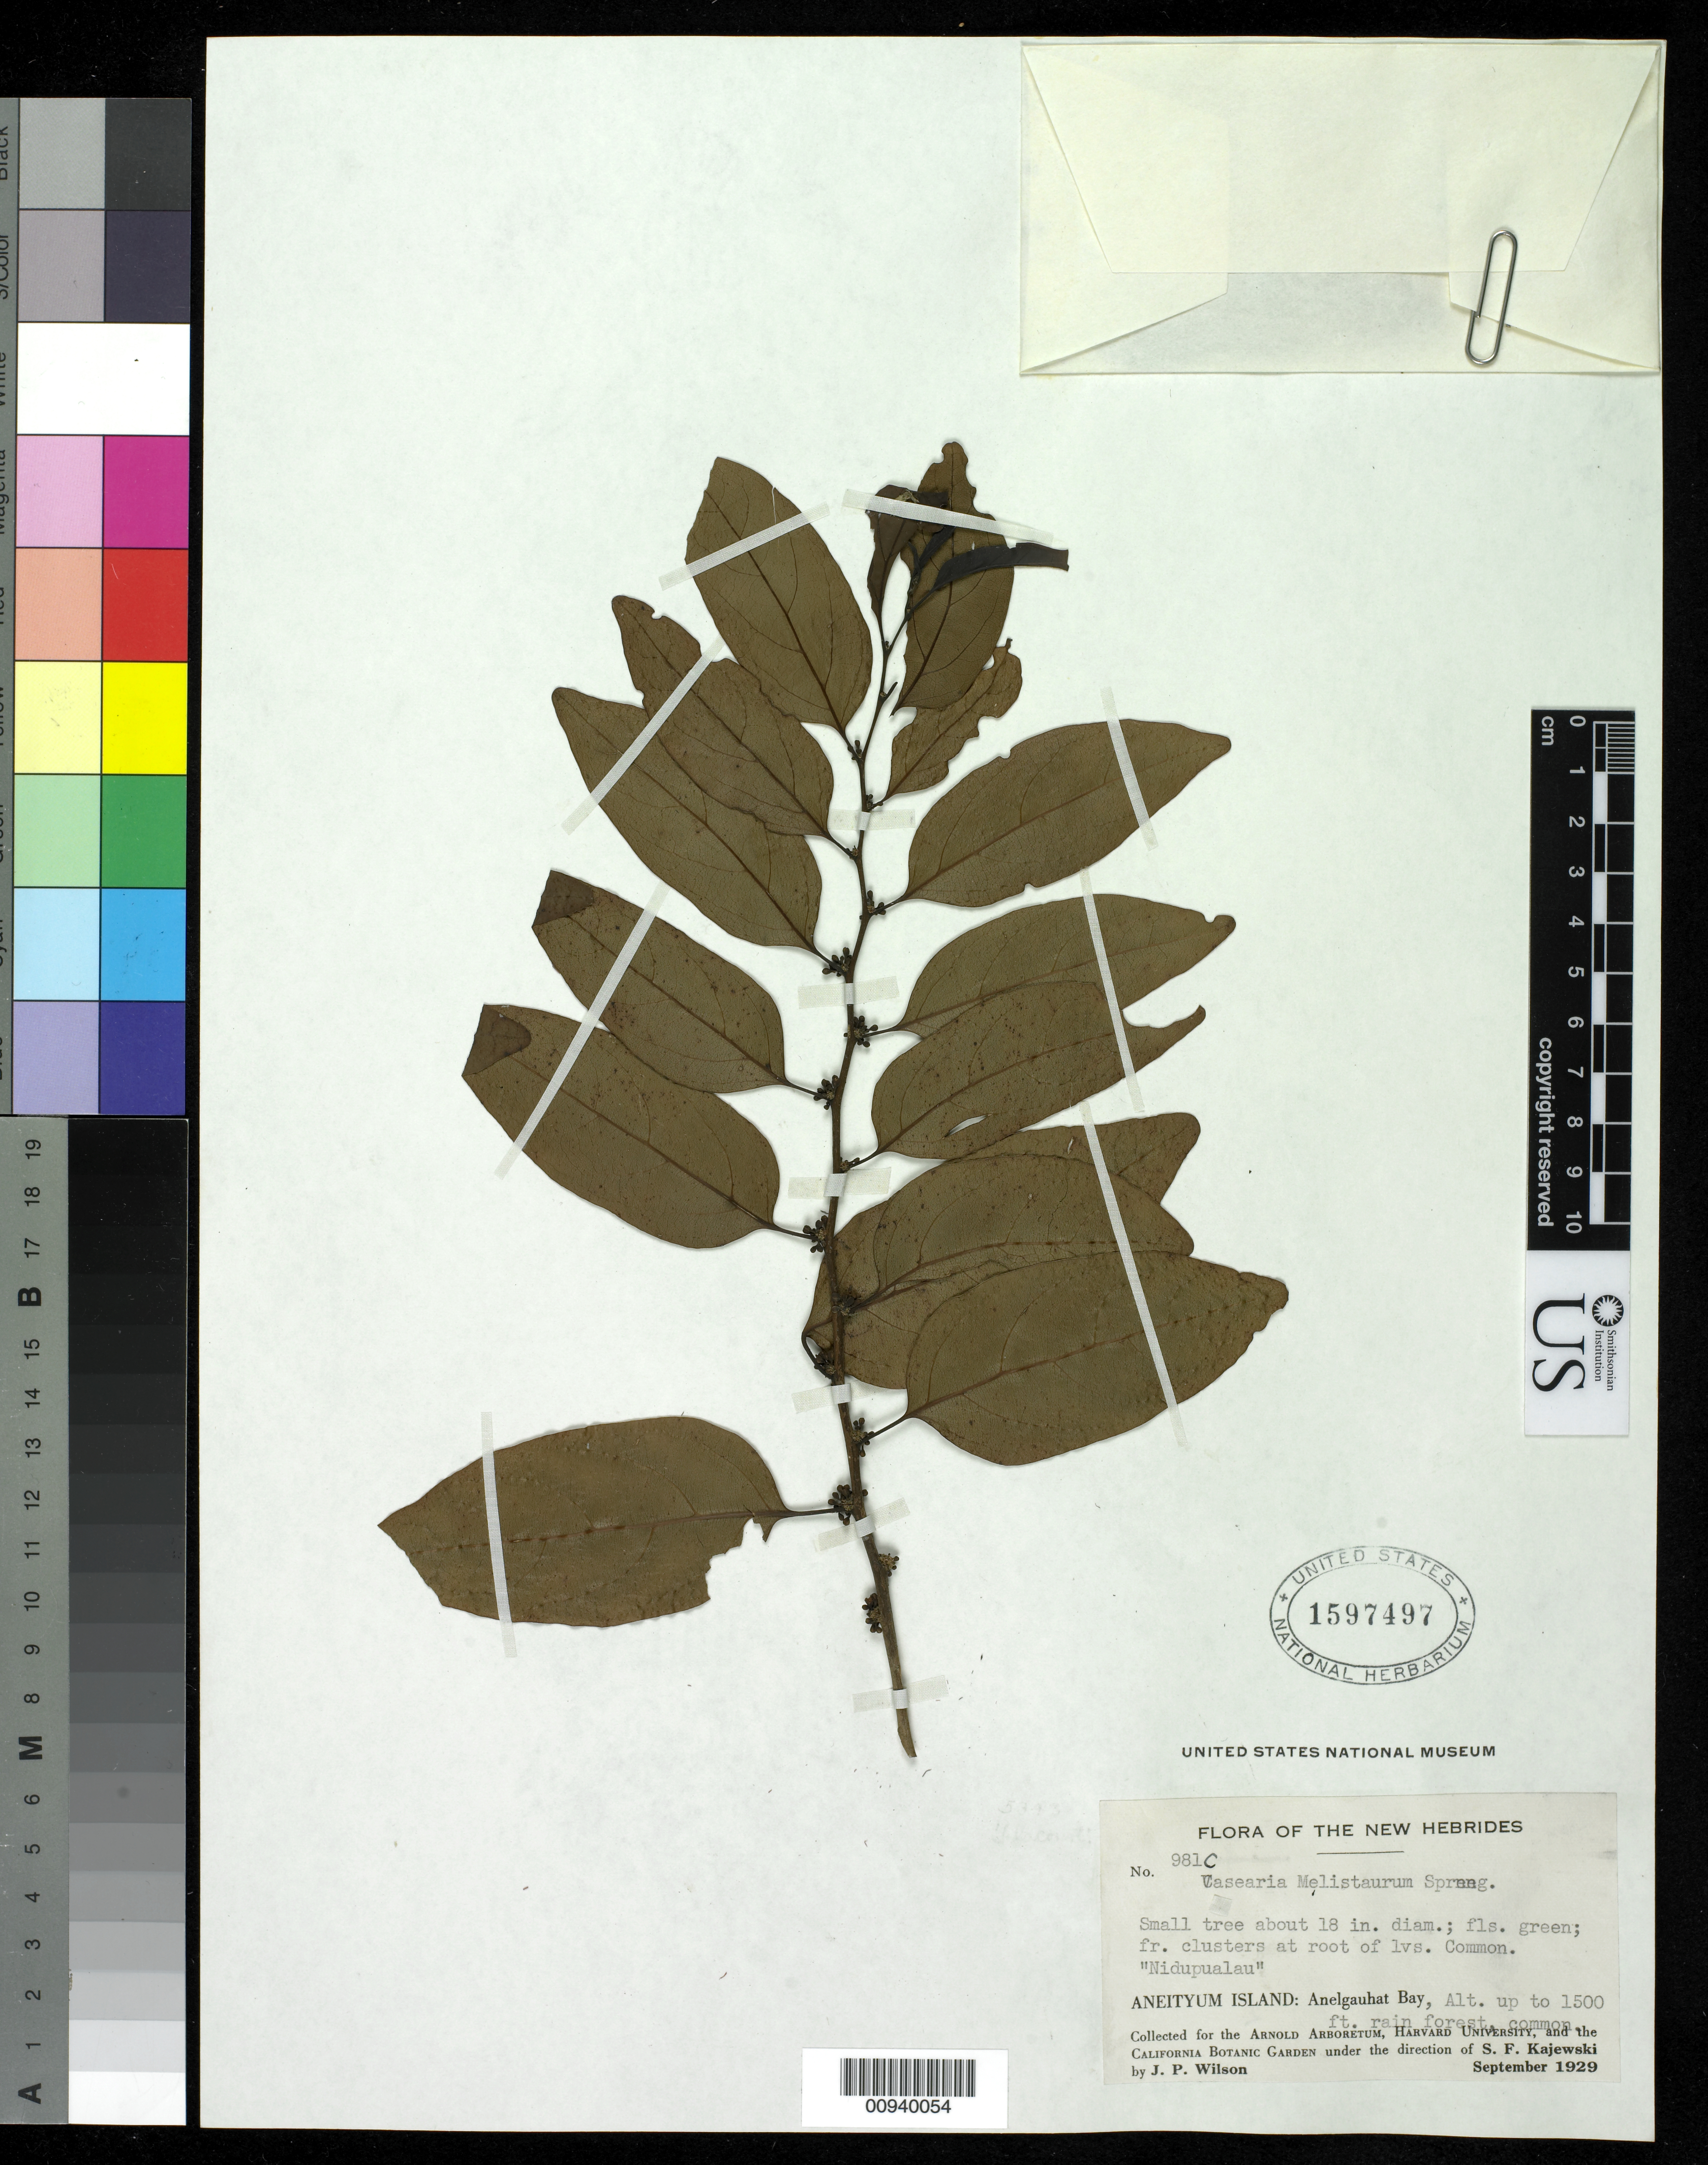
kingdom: Plantae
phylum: Tracheophyta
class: Magnoliopsida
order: Malpighiales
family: Salicaceae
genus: Casearia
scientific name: Casearia melistaurum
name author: Spreng.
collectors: J. P. Wilson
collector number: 981 C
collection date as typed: Sep 1929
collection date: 1929-09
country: Vanuatu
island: Anatom [Aneityum]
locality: Anelgauhat Bay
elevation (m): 457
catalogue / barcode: US 1597497